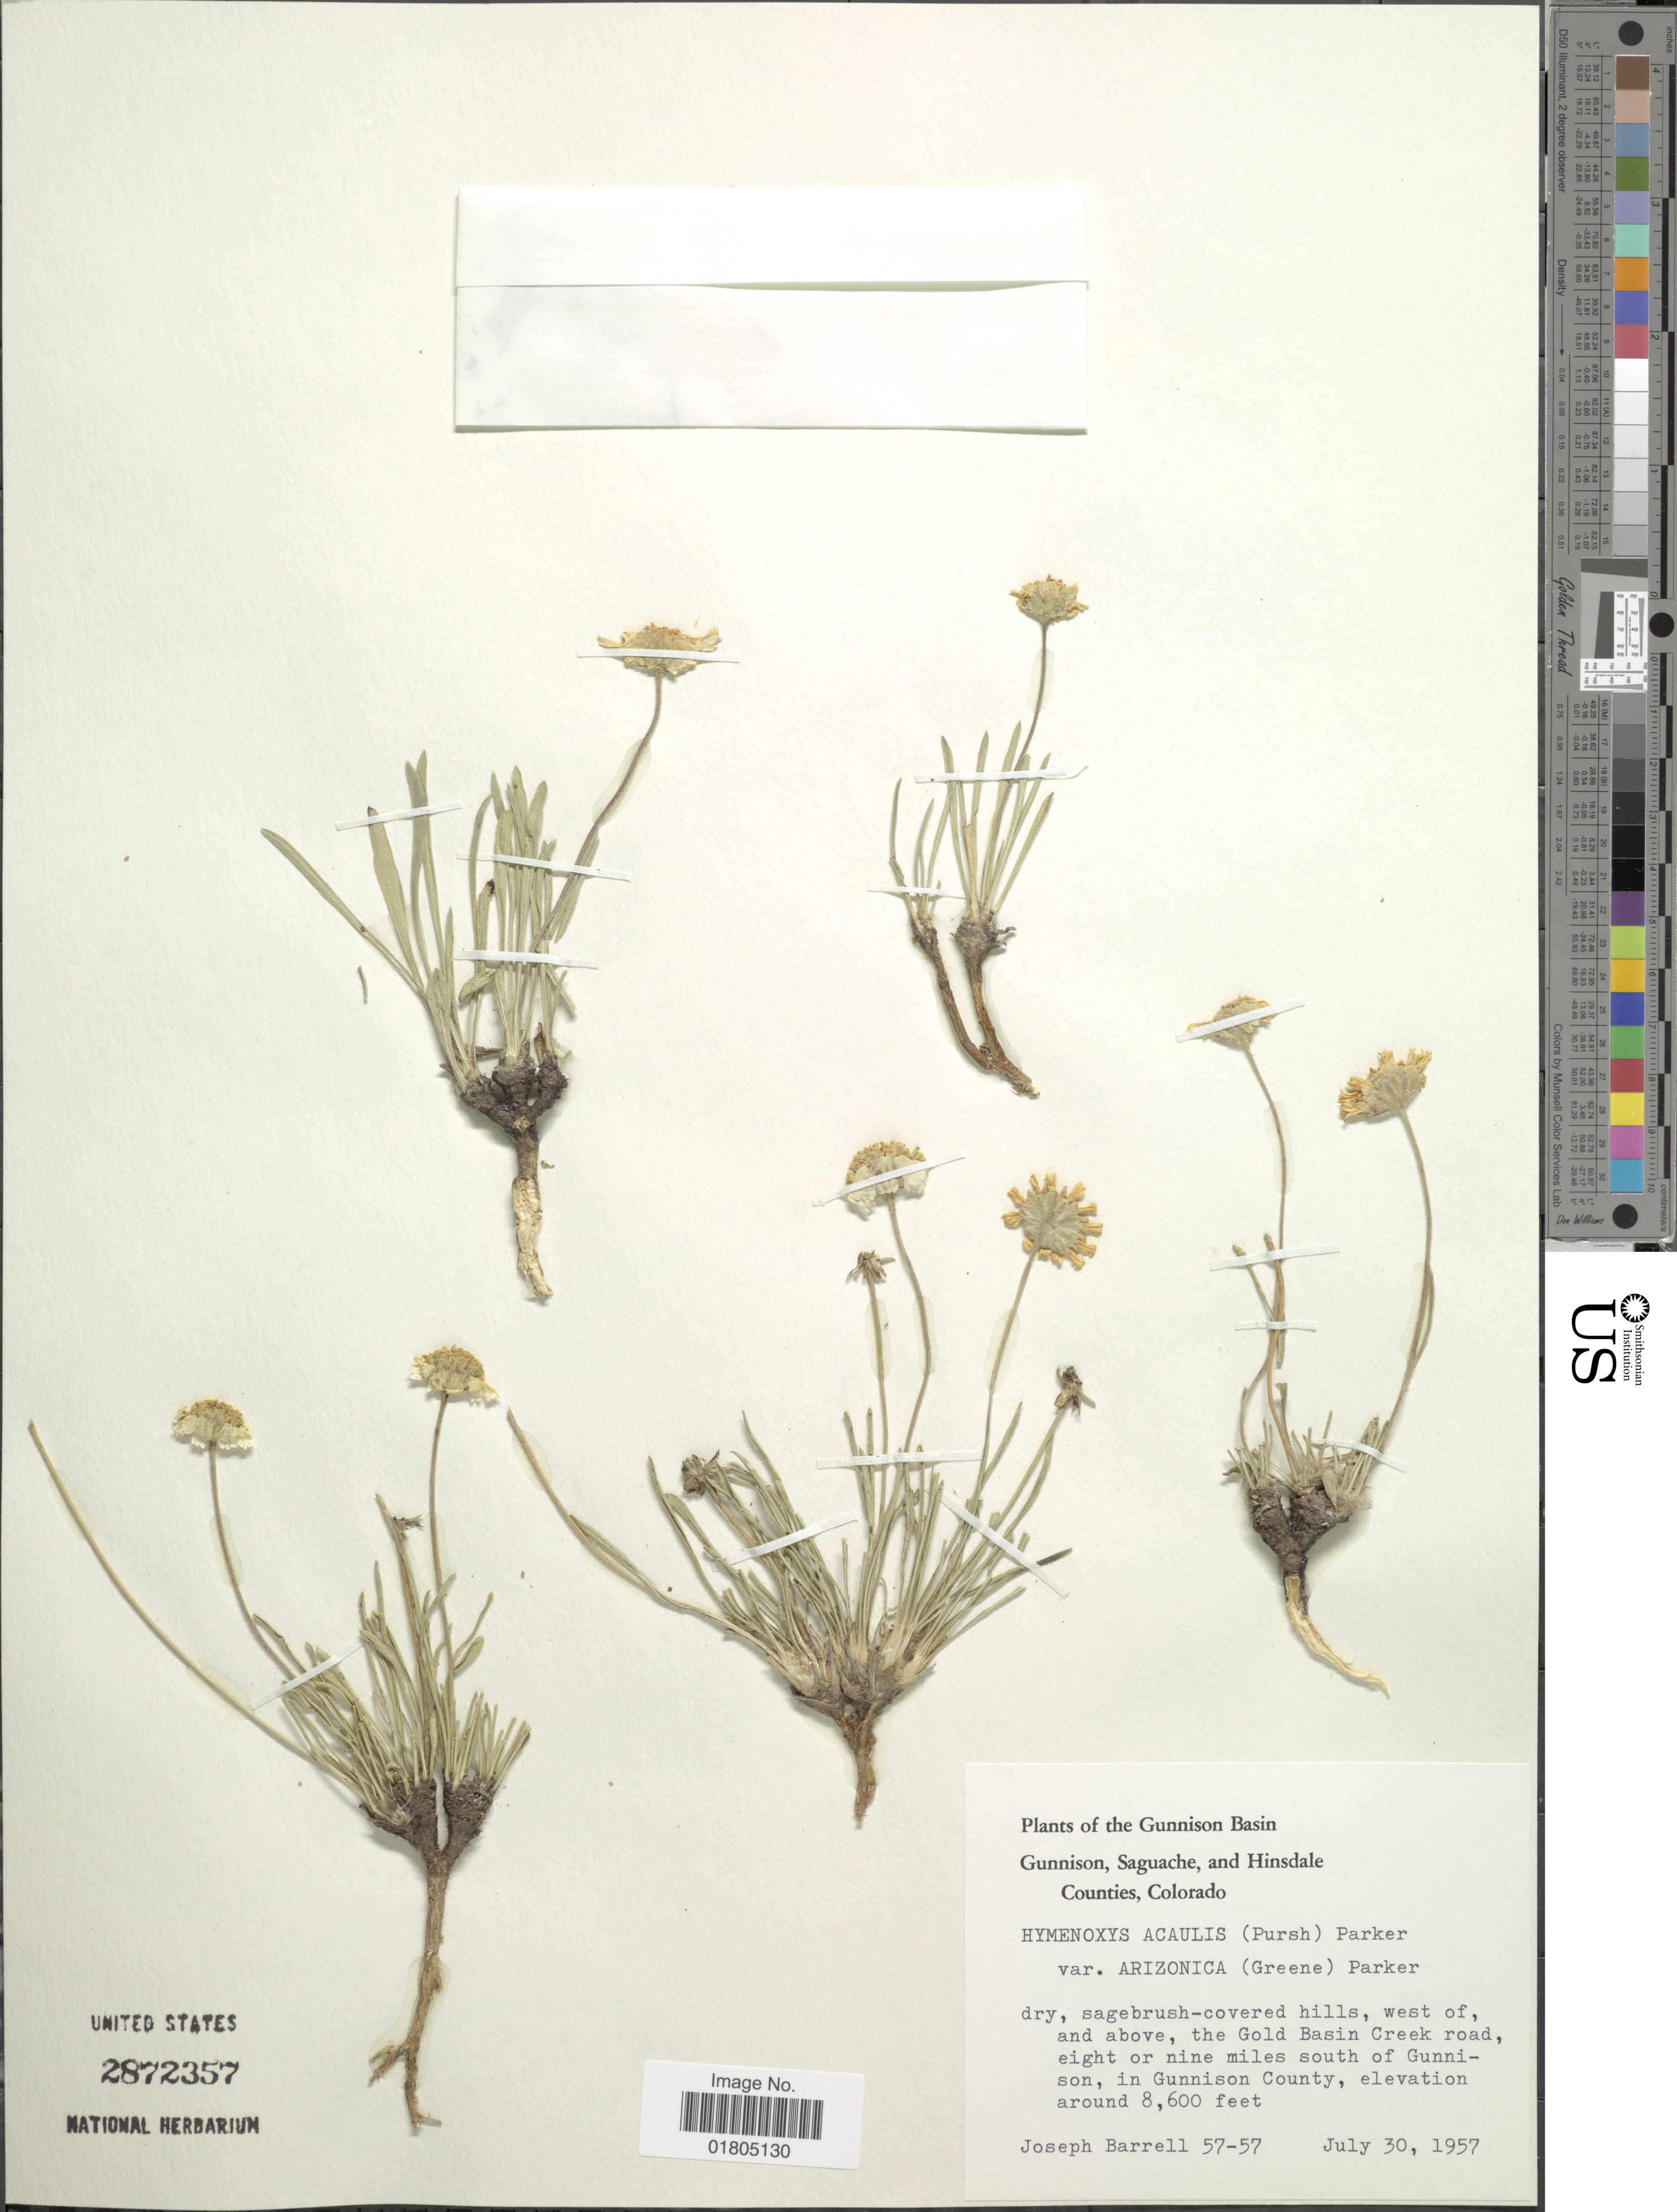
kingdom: Plantae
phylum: Tracheophyta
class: Magnoliopsida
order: Asterales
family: Asteraceae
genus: Actinea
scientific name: Actinea acaulis var. arizonica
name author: (Greene) S.F. Blake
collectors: J. Barrell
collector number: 57-57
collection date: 1957-07-30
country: United States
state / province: Colorado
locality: The Gunnison Basin, Gunnison, Saguache, and Hinsdale Counties, Colorado, West of and above, the Gold Basin Creek road, eight or nine miles south of Gunnison, in Gunnison County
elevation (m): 2621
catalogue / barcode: US 2872357